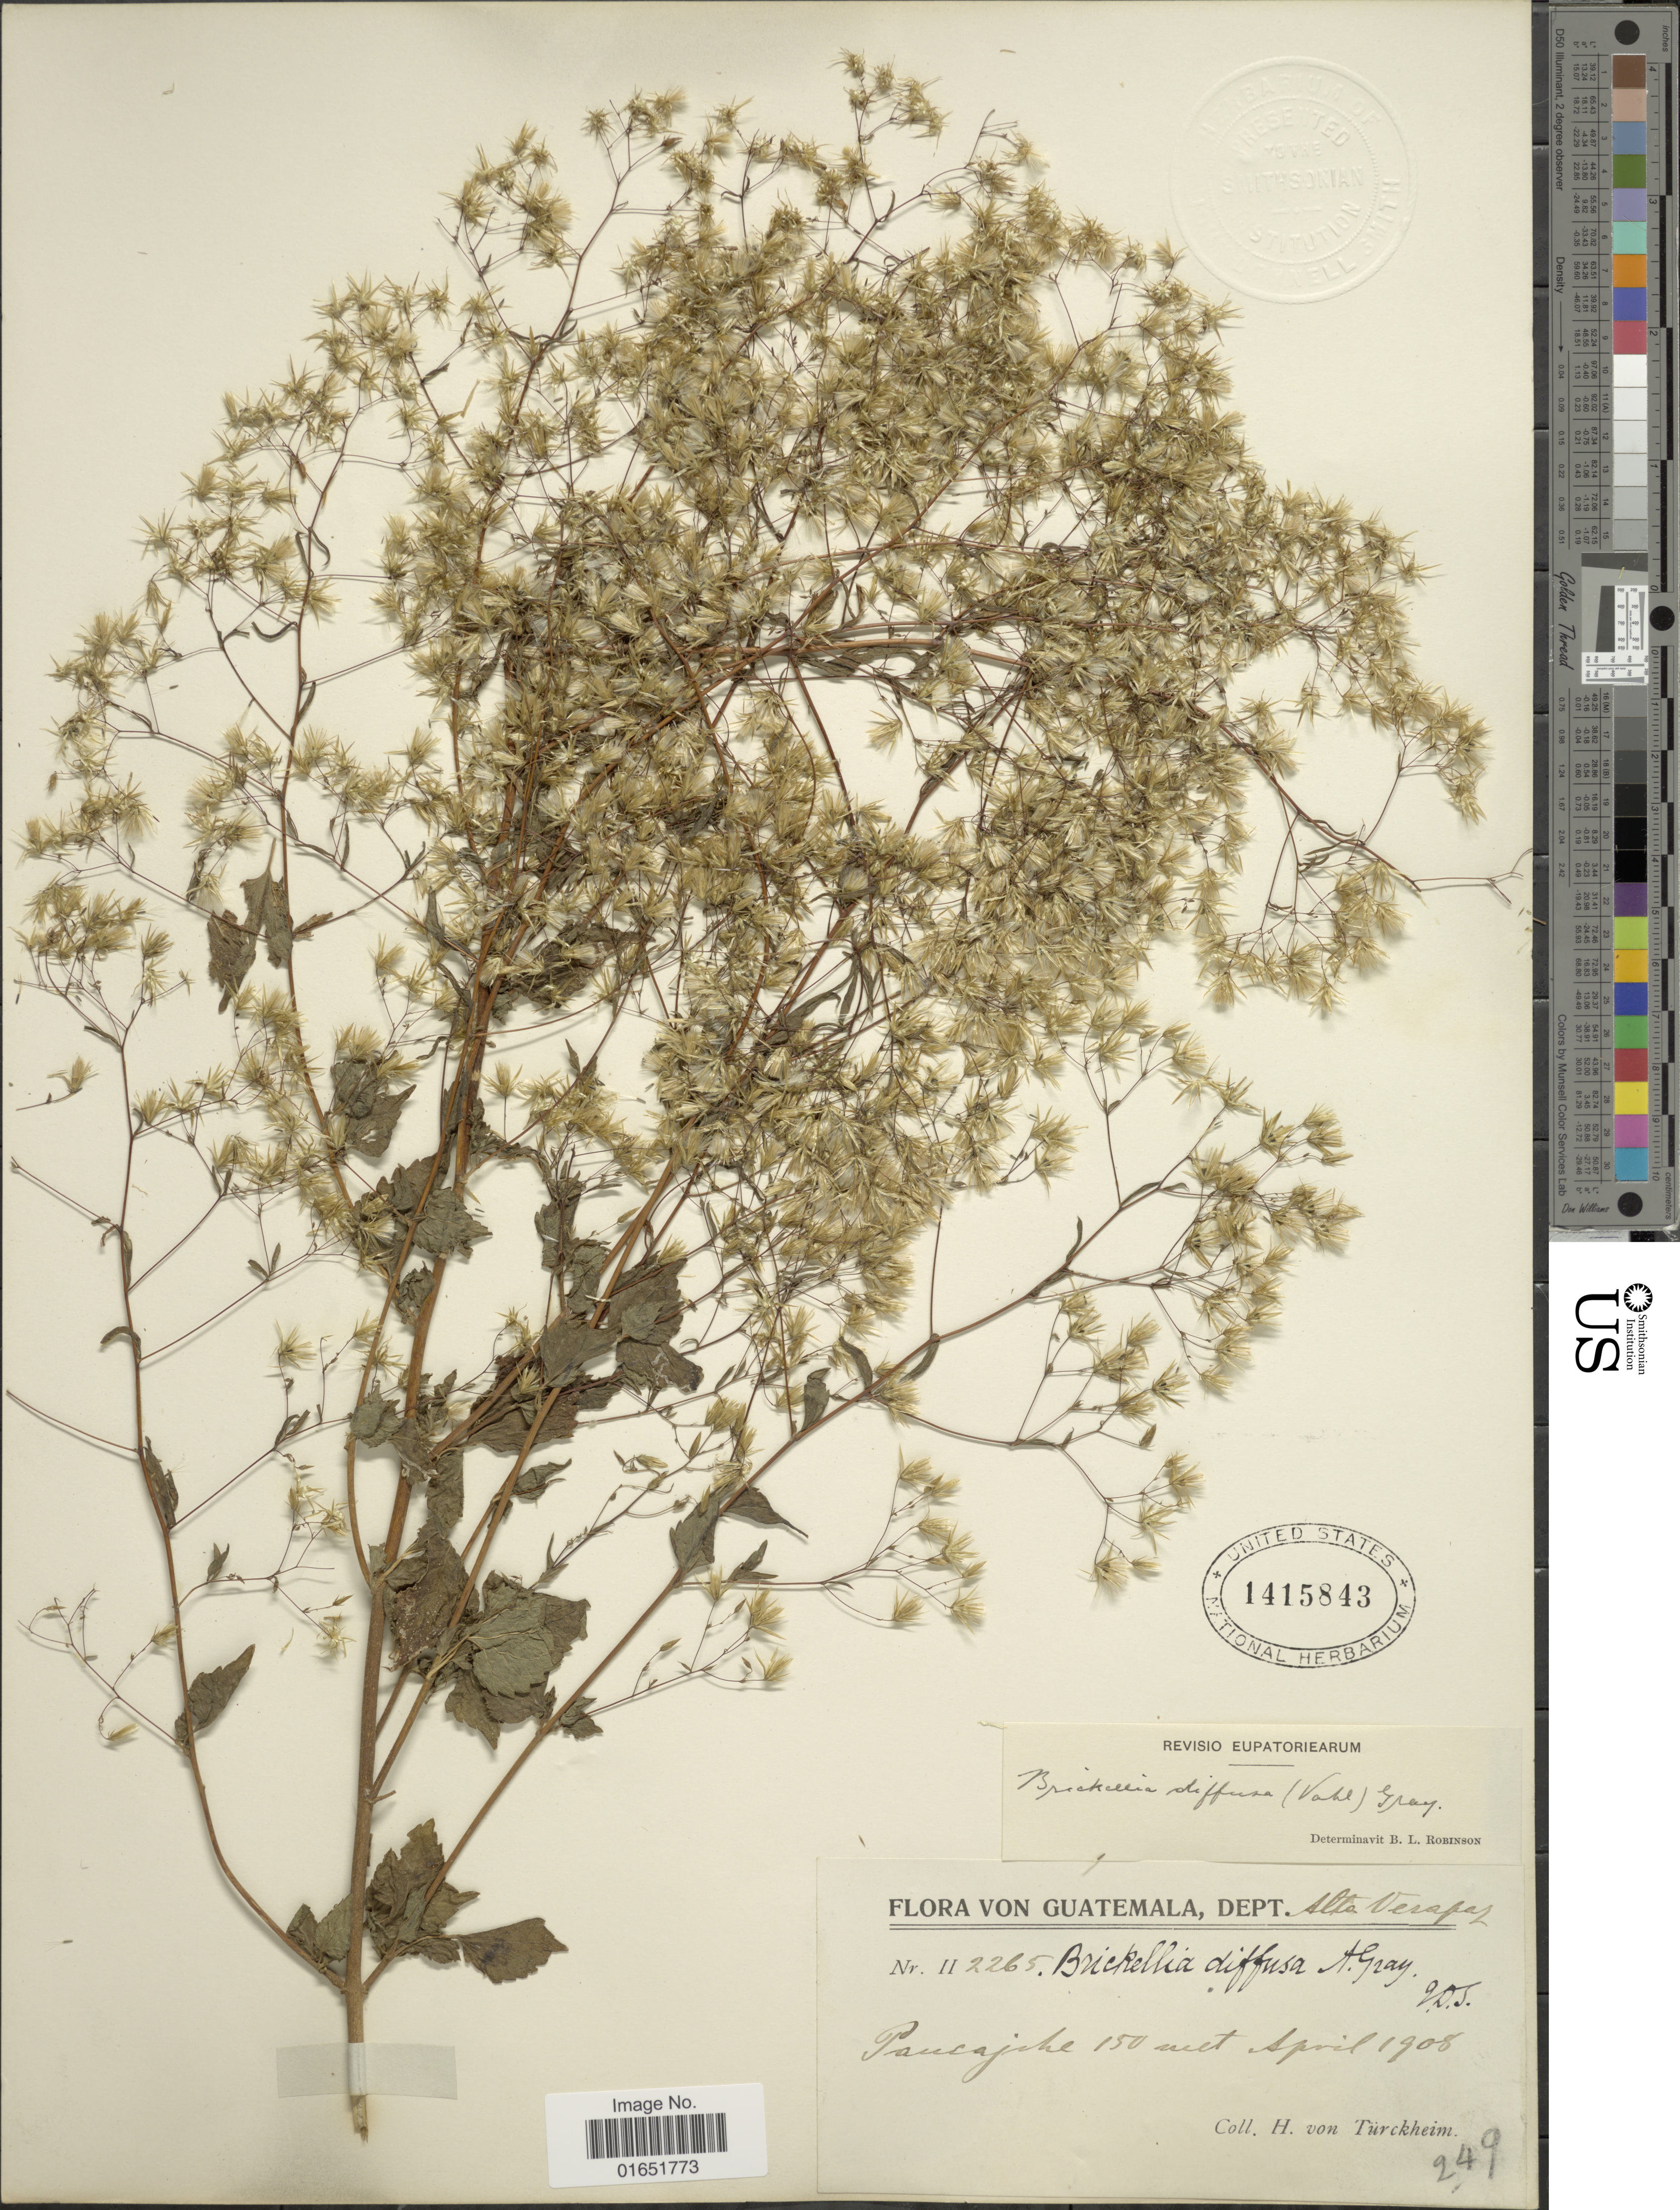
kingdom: Plantae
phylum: Tracheophyta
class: Magnoliopsida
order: Asterales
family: Asteraceae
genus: Brickellia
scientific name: Brickellia diffusa M.E. Jones, nom illeg.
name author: M.E. Jones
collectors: H. von Türckheim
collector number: II 2265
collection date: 1905-04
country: Guatemala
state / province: Alta Verapaz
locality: Pancajche, Dept Alta Verapaz.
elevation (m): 150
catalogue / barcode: US 1415843